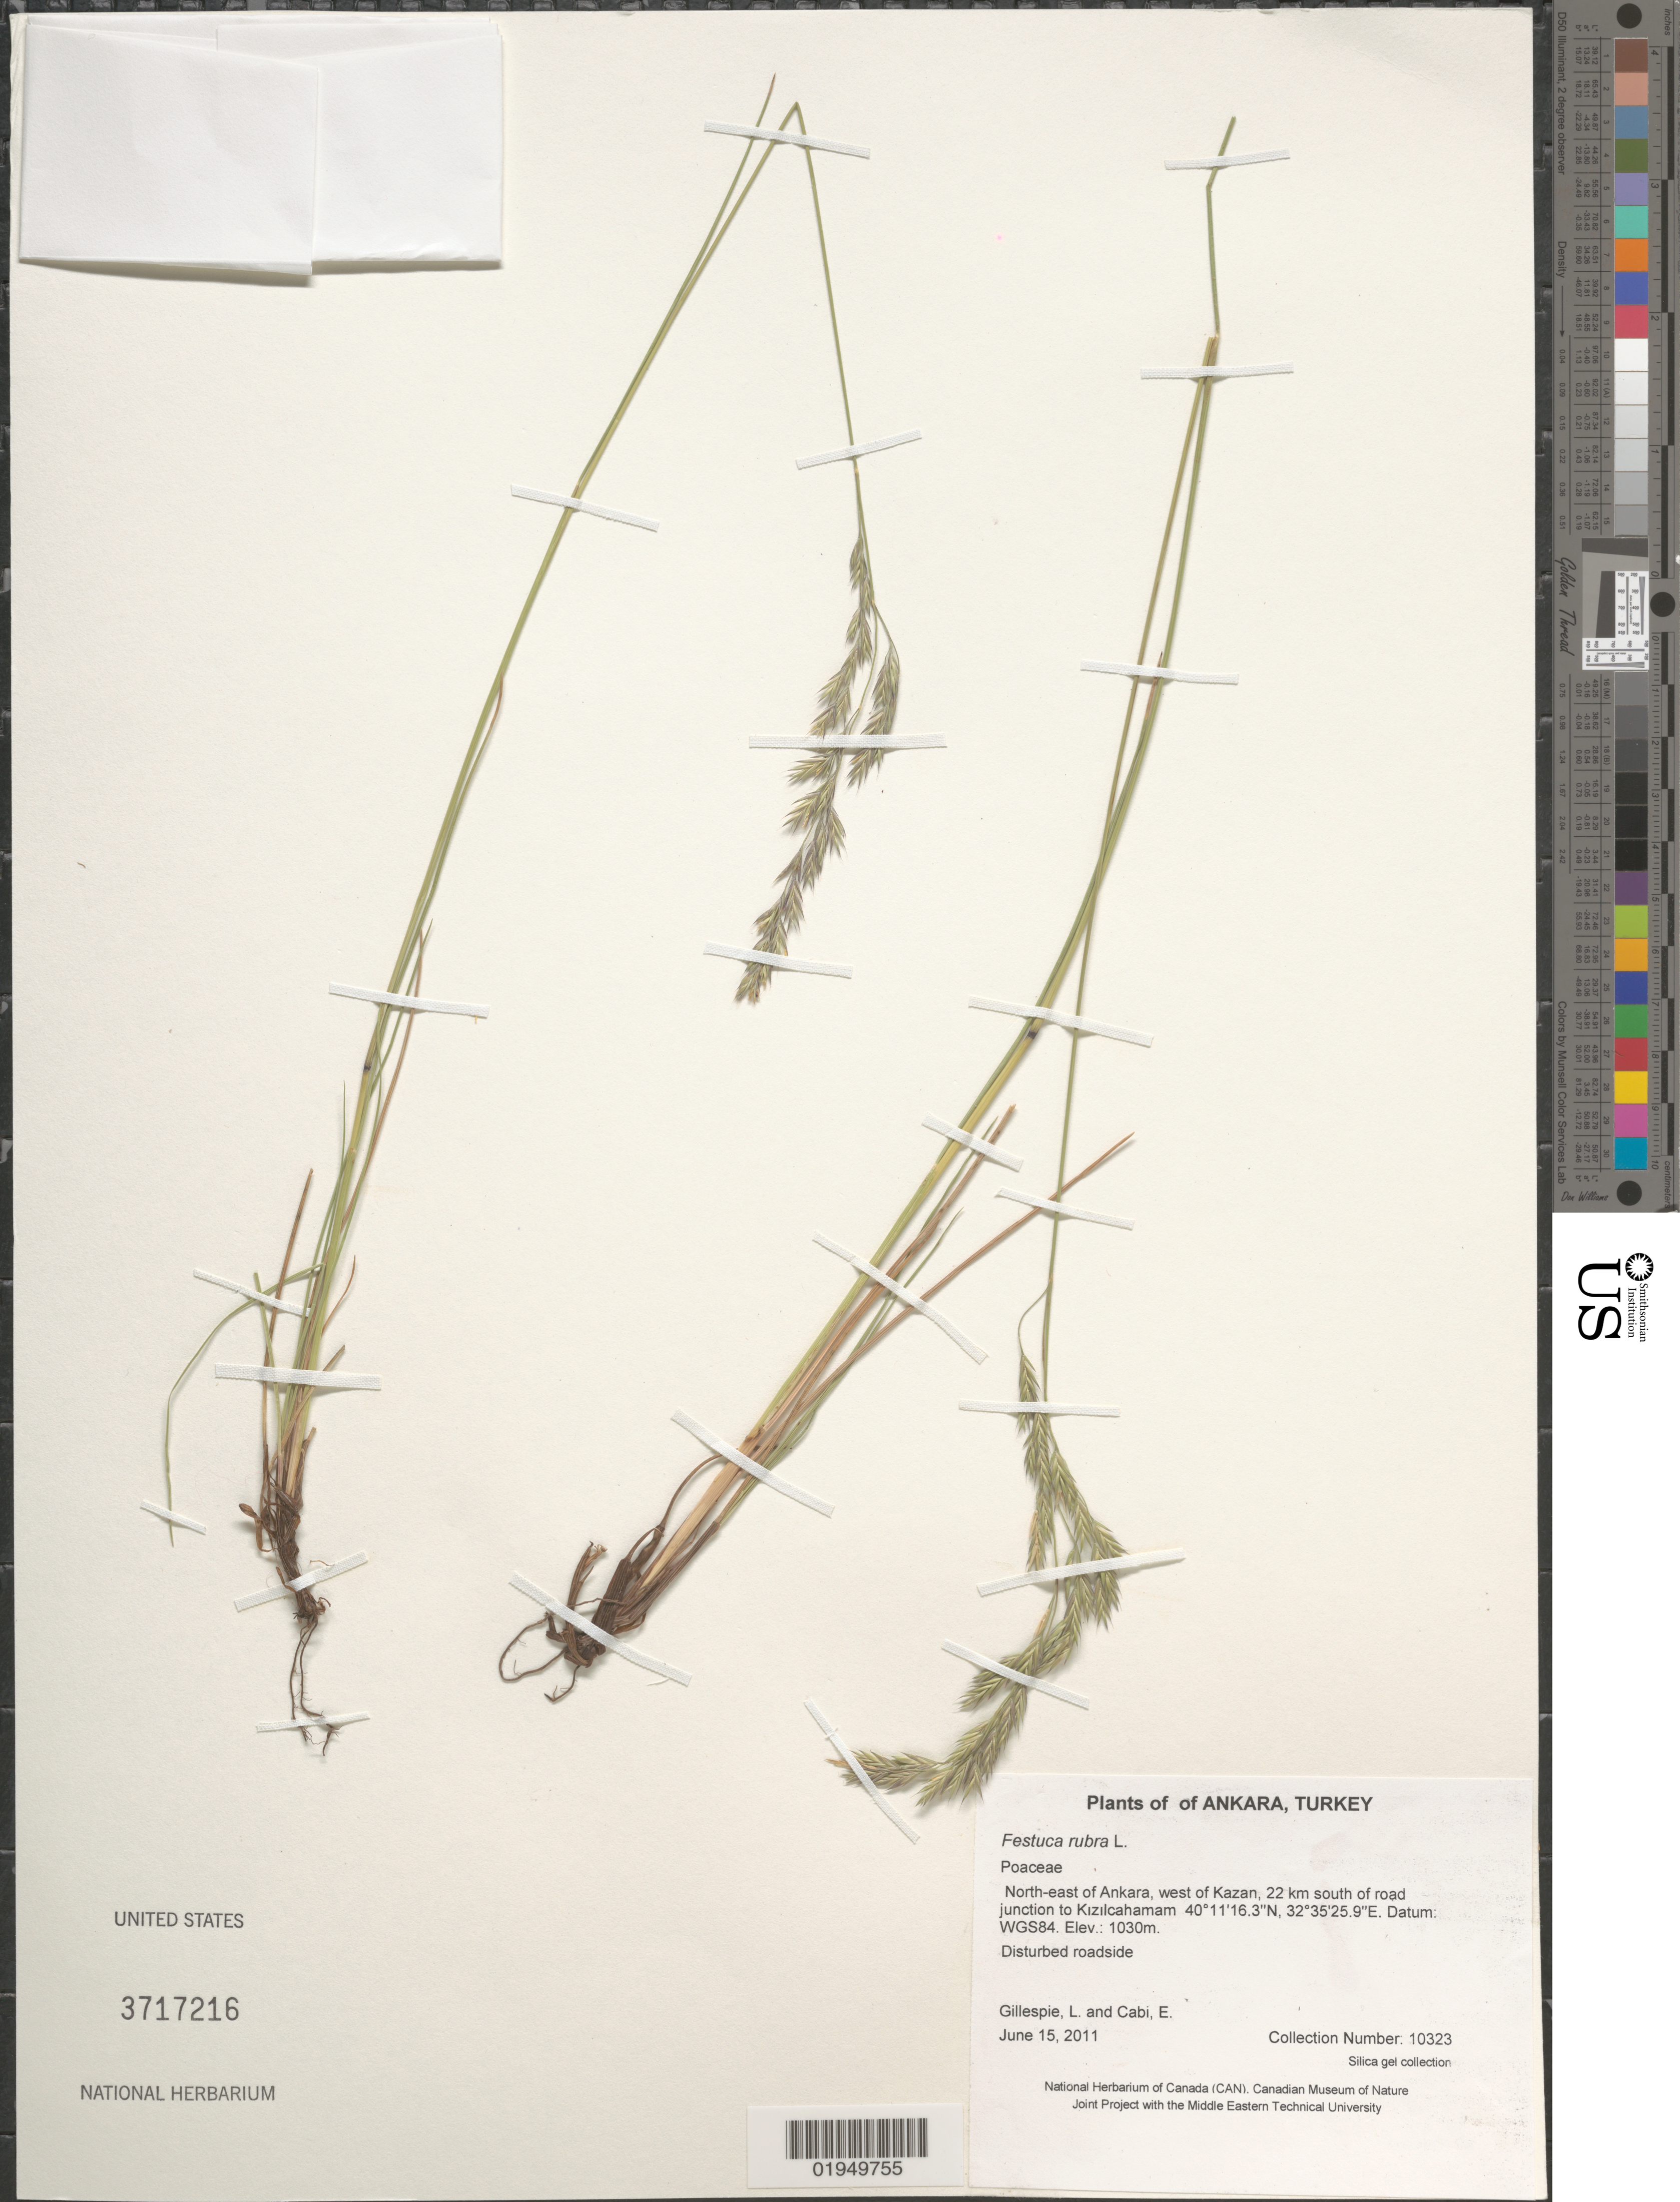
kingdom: Plantae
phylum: Tracheophyta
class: Liliopsida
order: Poales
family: Poaceae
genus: Festuca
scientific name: Festuca rubra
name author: L.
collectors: L. J. Gillespie & E. Cabi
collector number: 10323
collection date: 2011-06-15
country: Turkey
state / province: Ankara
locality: Istanbul-Ankara Highway (E89). North-east of Ankara, west of Kazan, 22 km south of road junction to Kizilcahamam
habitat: Disturbed roadside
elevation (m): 1030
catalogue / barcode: US 3717216